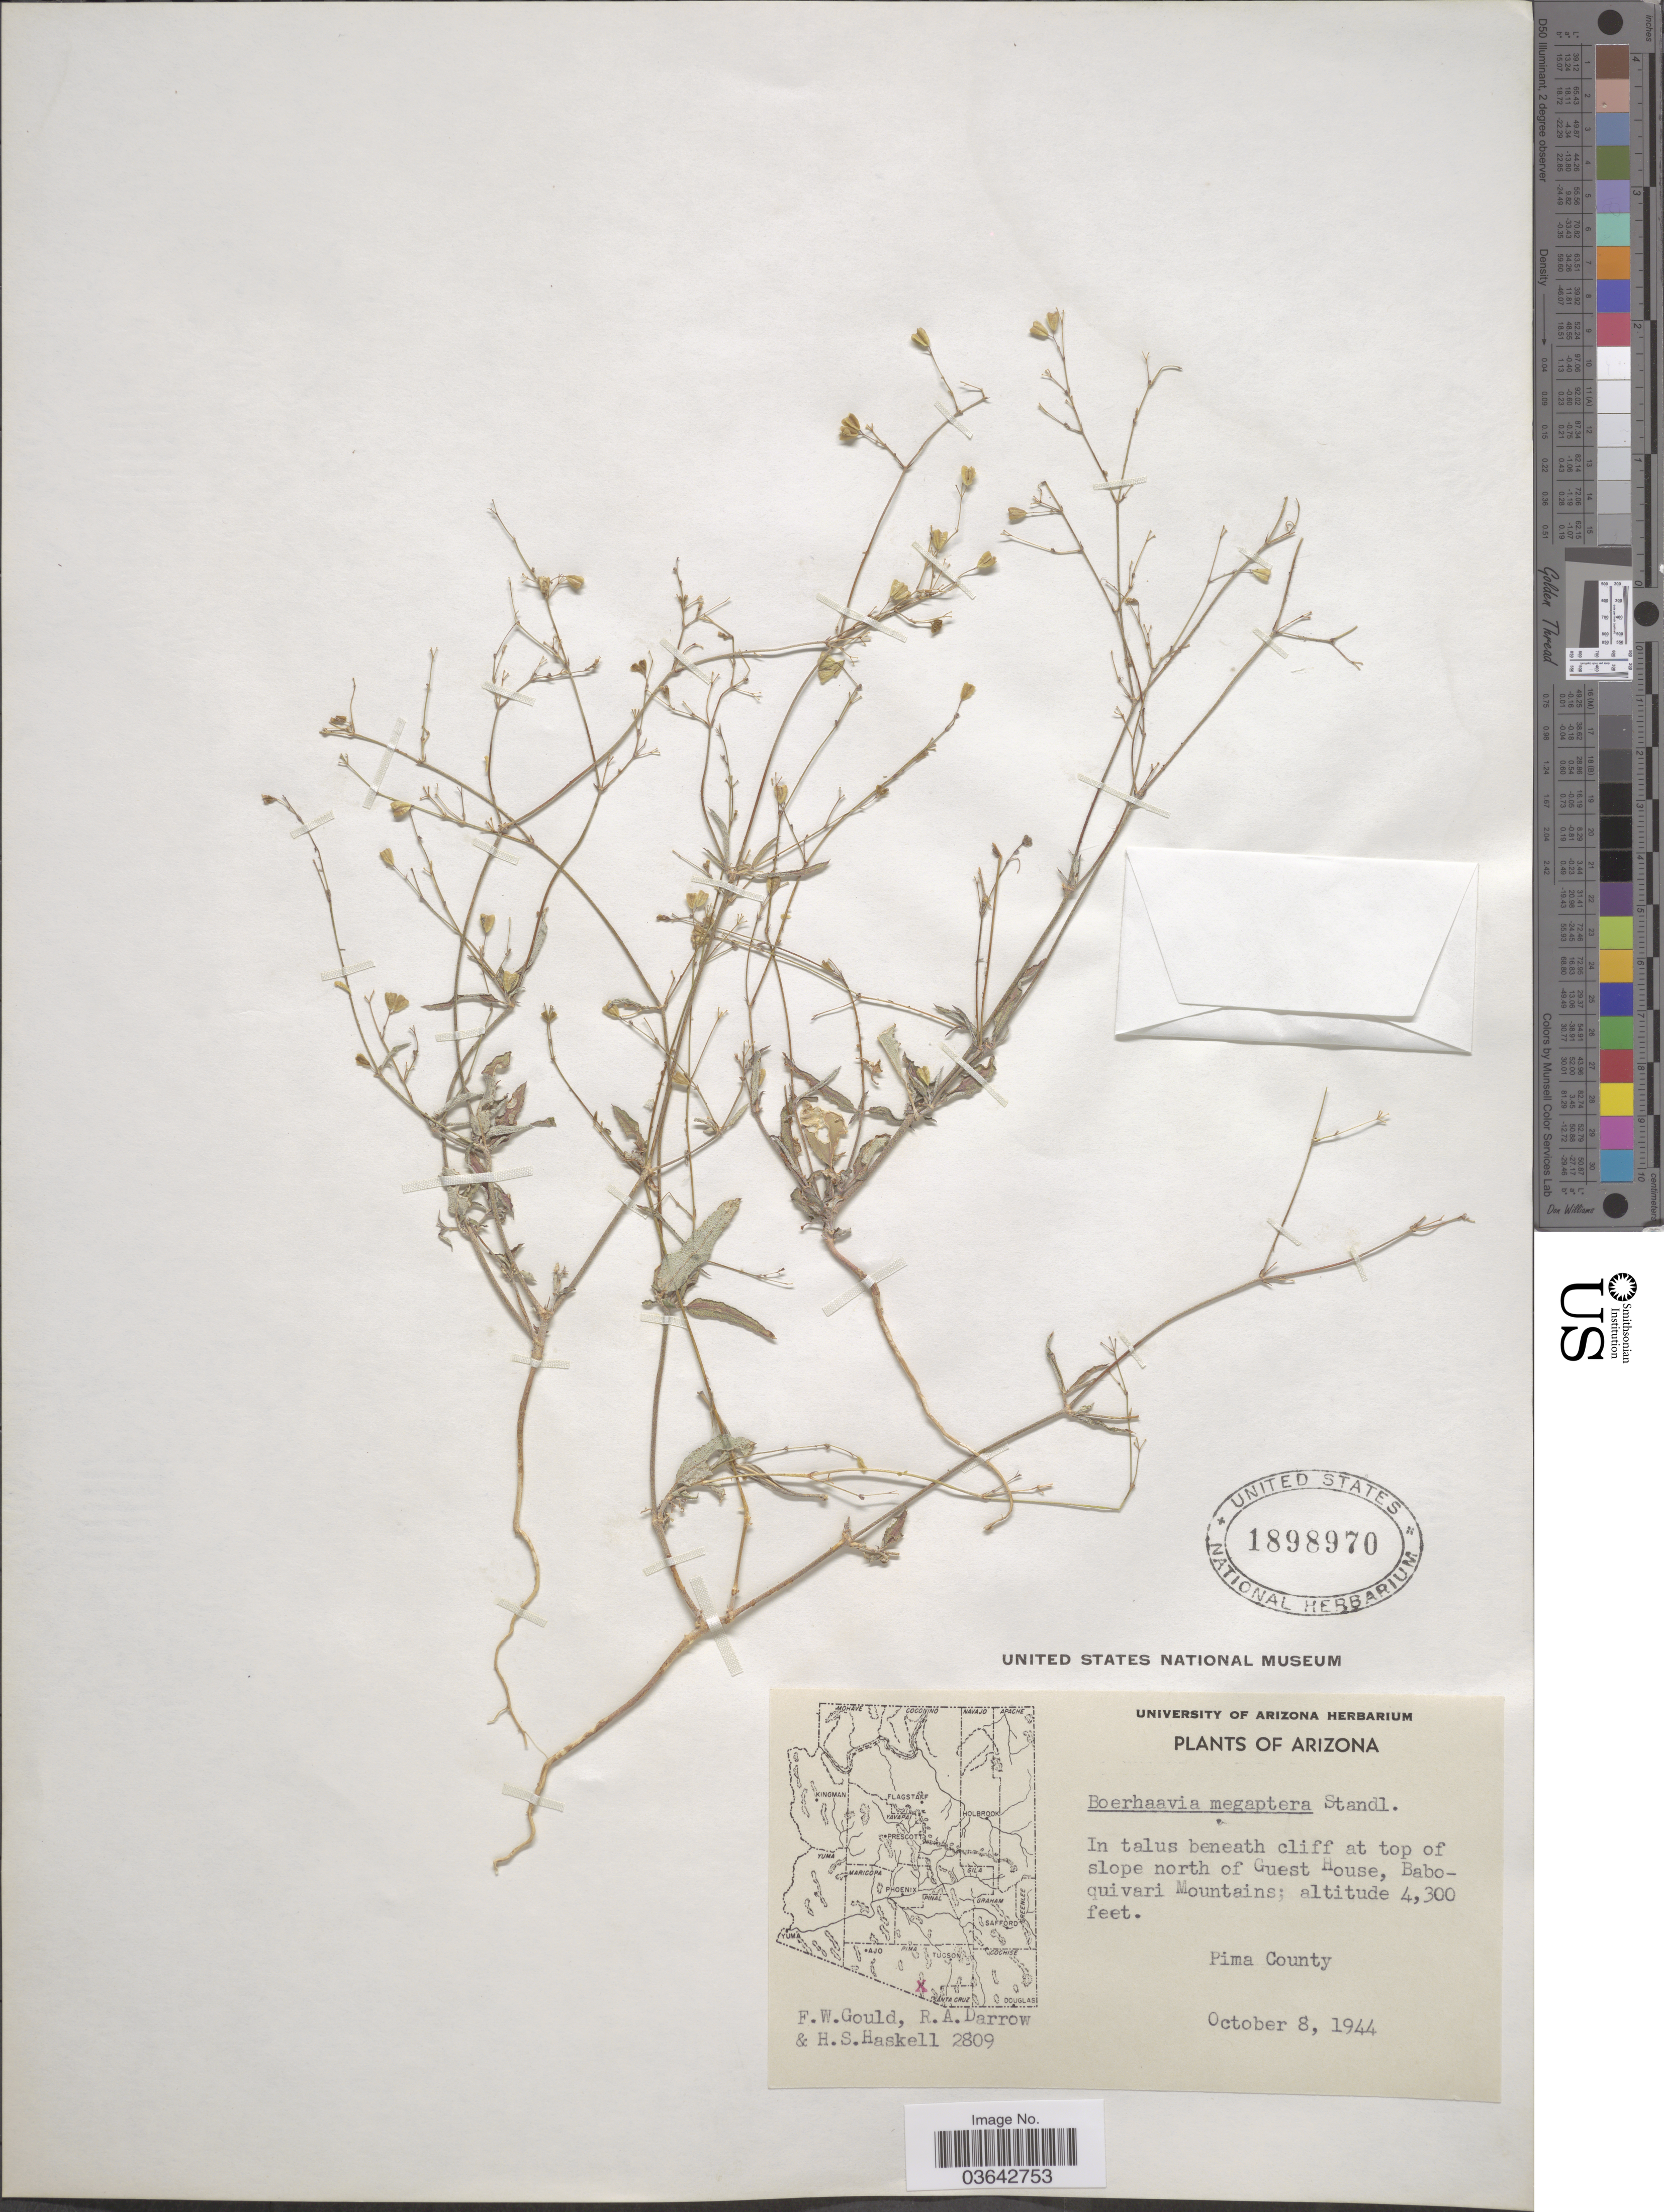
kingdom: Plantae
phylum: Tracheophyta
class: Magnoliopsida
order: Caryophyllales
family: Nyctaginaceae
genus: Boerhavia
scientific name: Boerhavia megaptera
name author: Standl.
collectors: F. W. Gould, R. A. Darrow & H. Haskell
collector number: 2809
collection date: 1944-10-08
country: United States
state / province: Arizona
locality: At top of slope north of Guest House, Baboquivari Mountains. Pima County.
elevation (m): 1311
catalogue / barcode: US 1898970